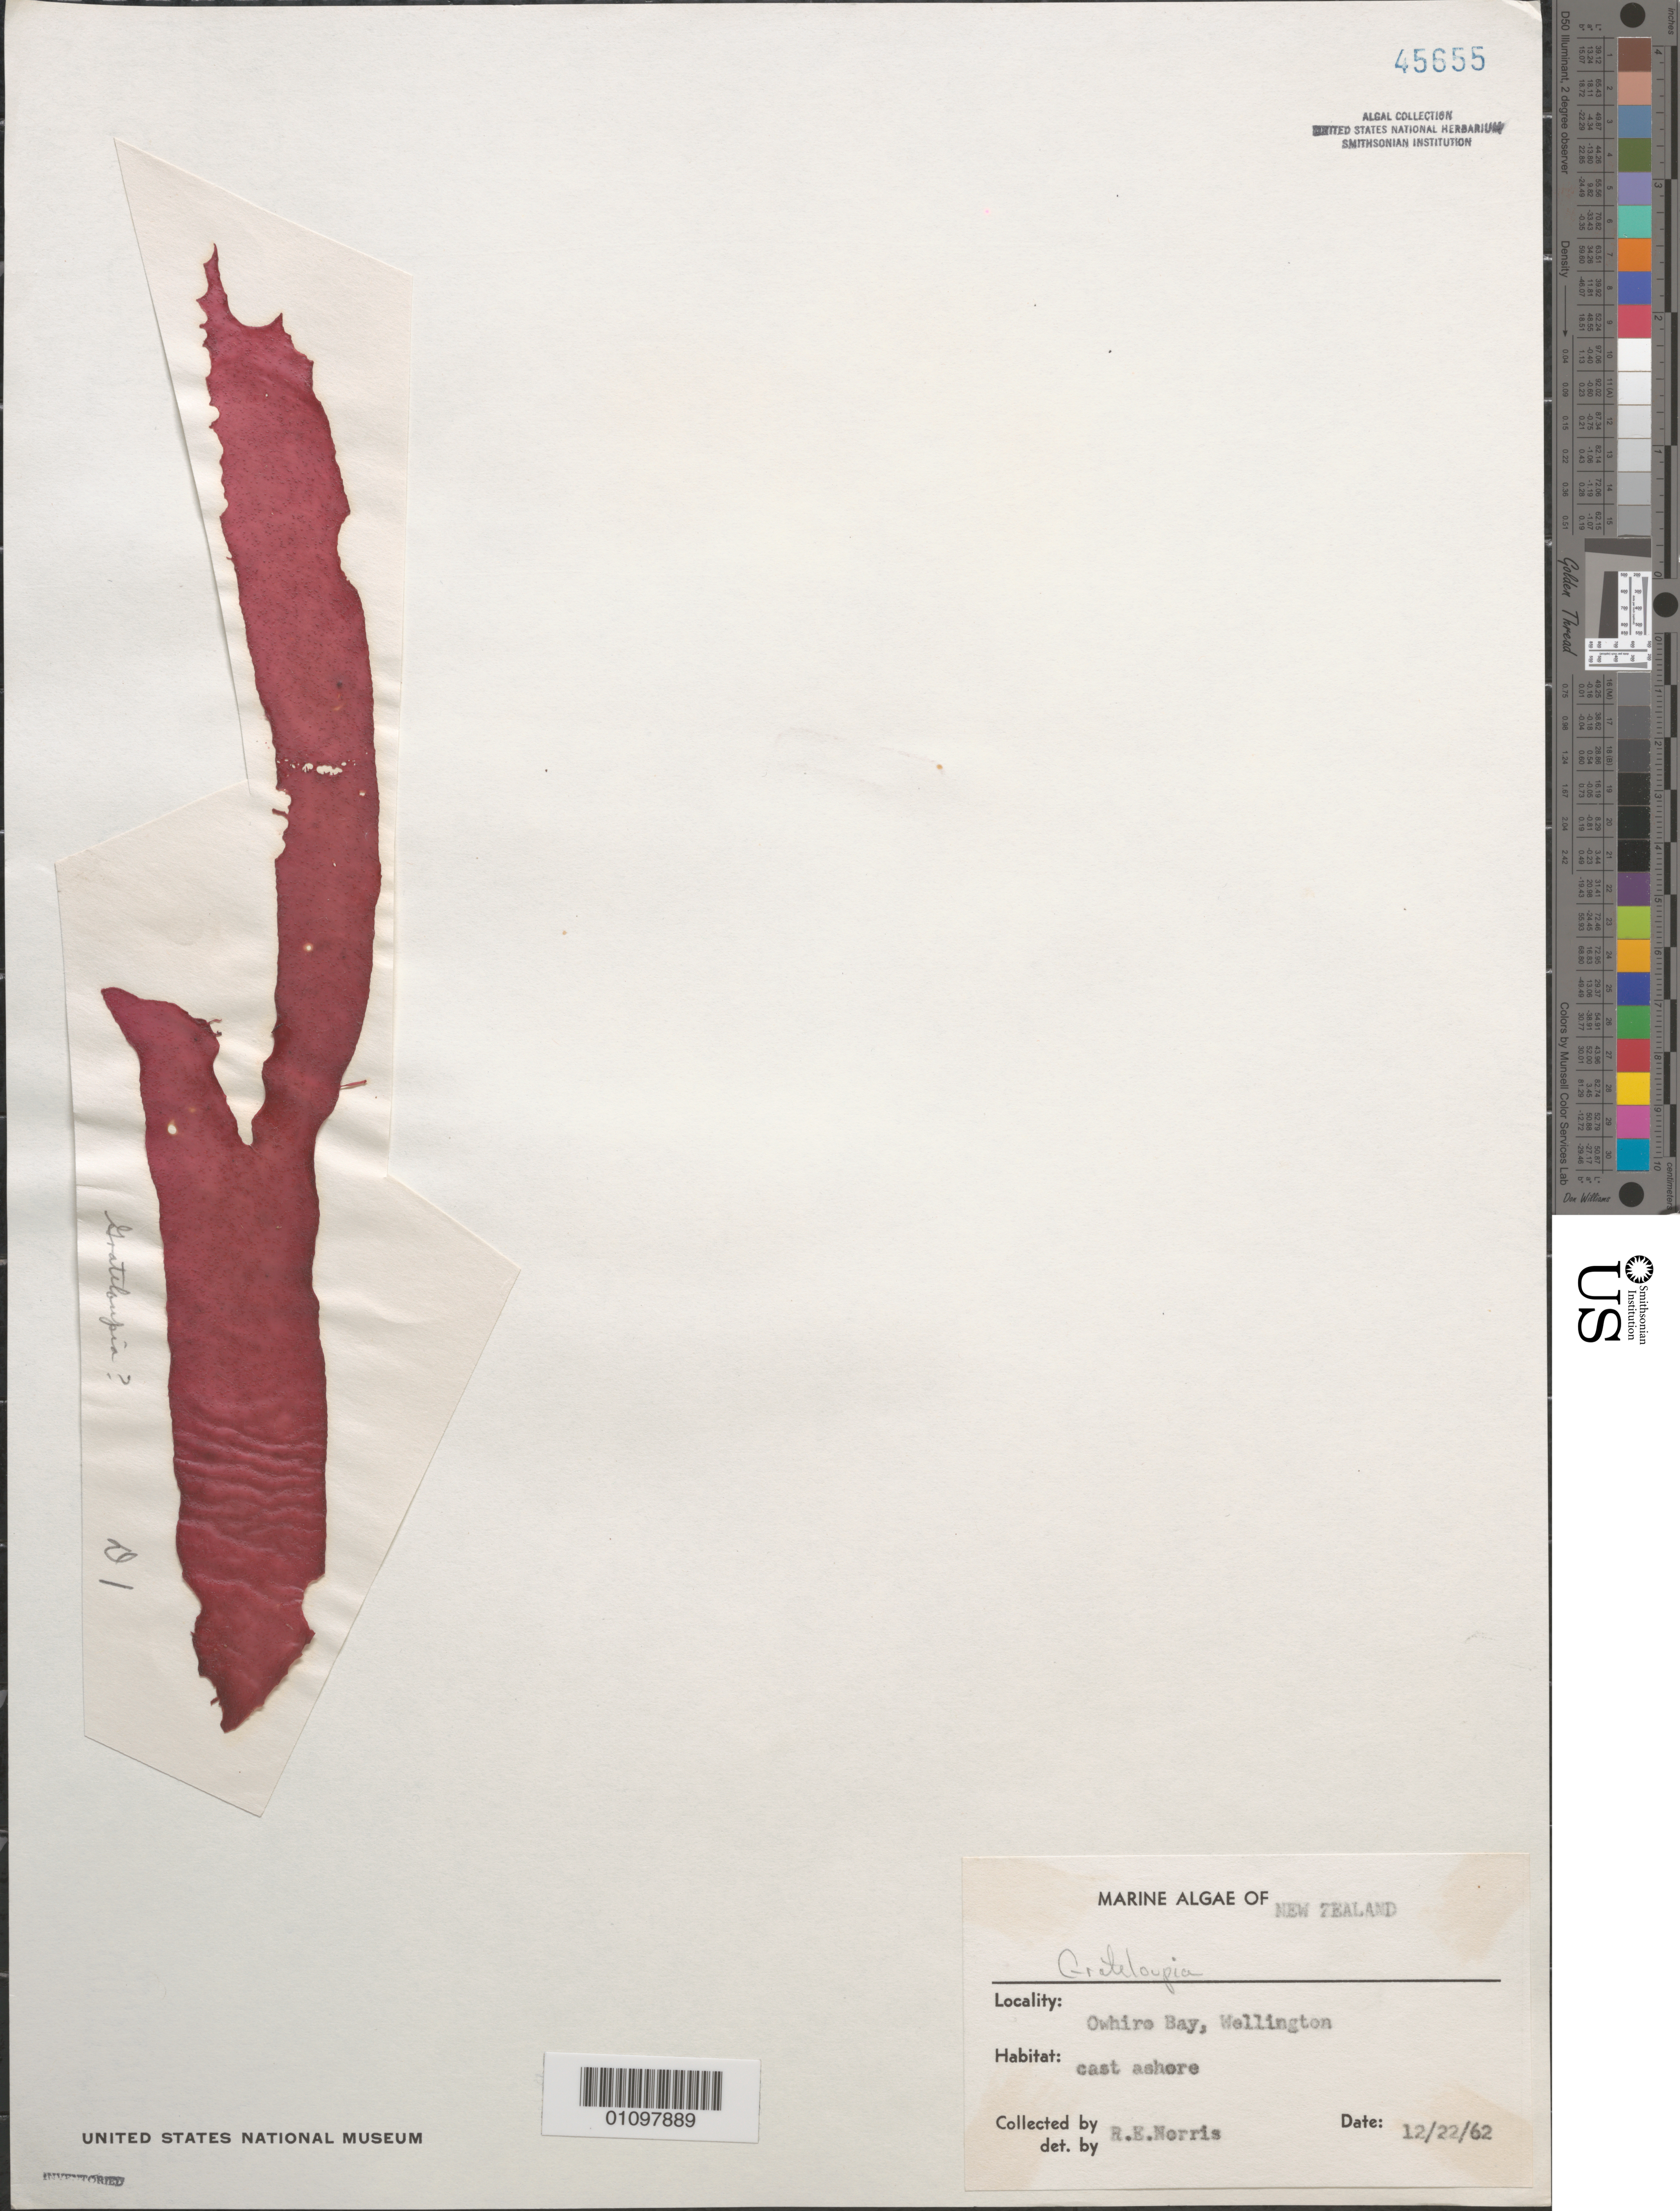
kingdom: Plantae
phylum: Rhodophyta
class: Florideophyceae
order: Halymeniales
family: Halymeniaceae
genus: Grateloupia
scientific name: Grateloupia sp.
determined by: Norris, R. E.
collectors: R. E. Norris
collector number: D1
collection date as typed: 22 Dec 1962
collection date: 1962-12-22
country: New Zealand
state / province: Wellington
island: North Island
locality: Owhiro Bay, Wellington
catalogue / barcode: US 45655